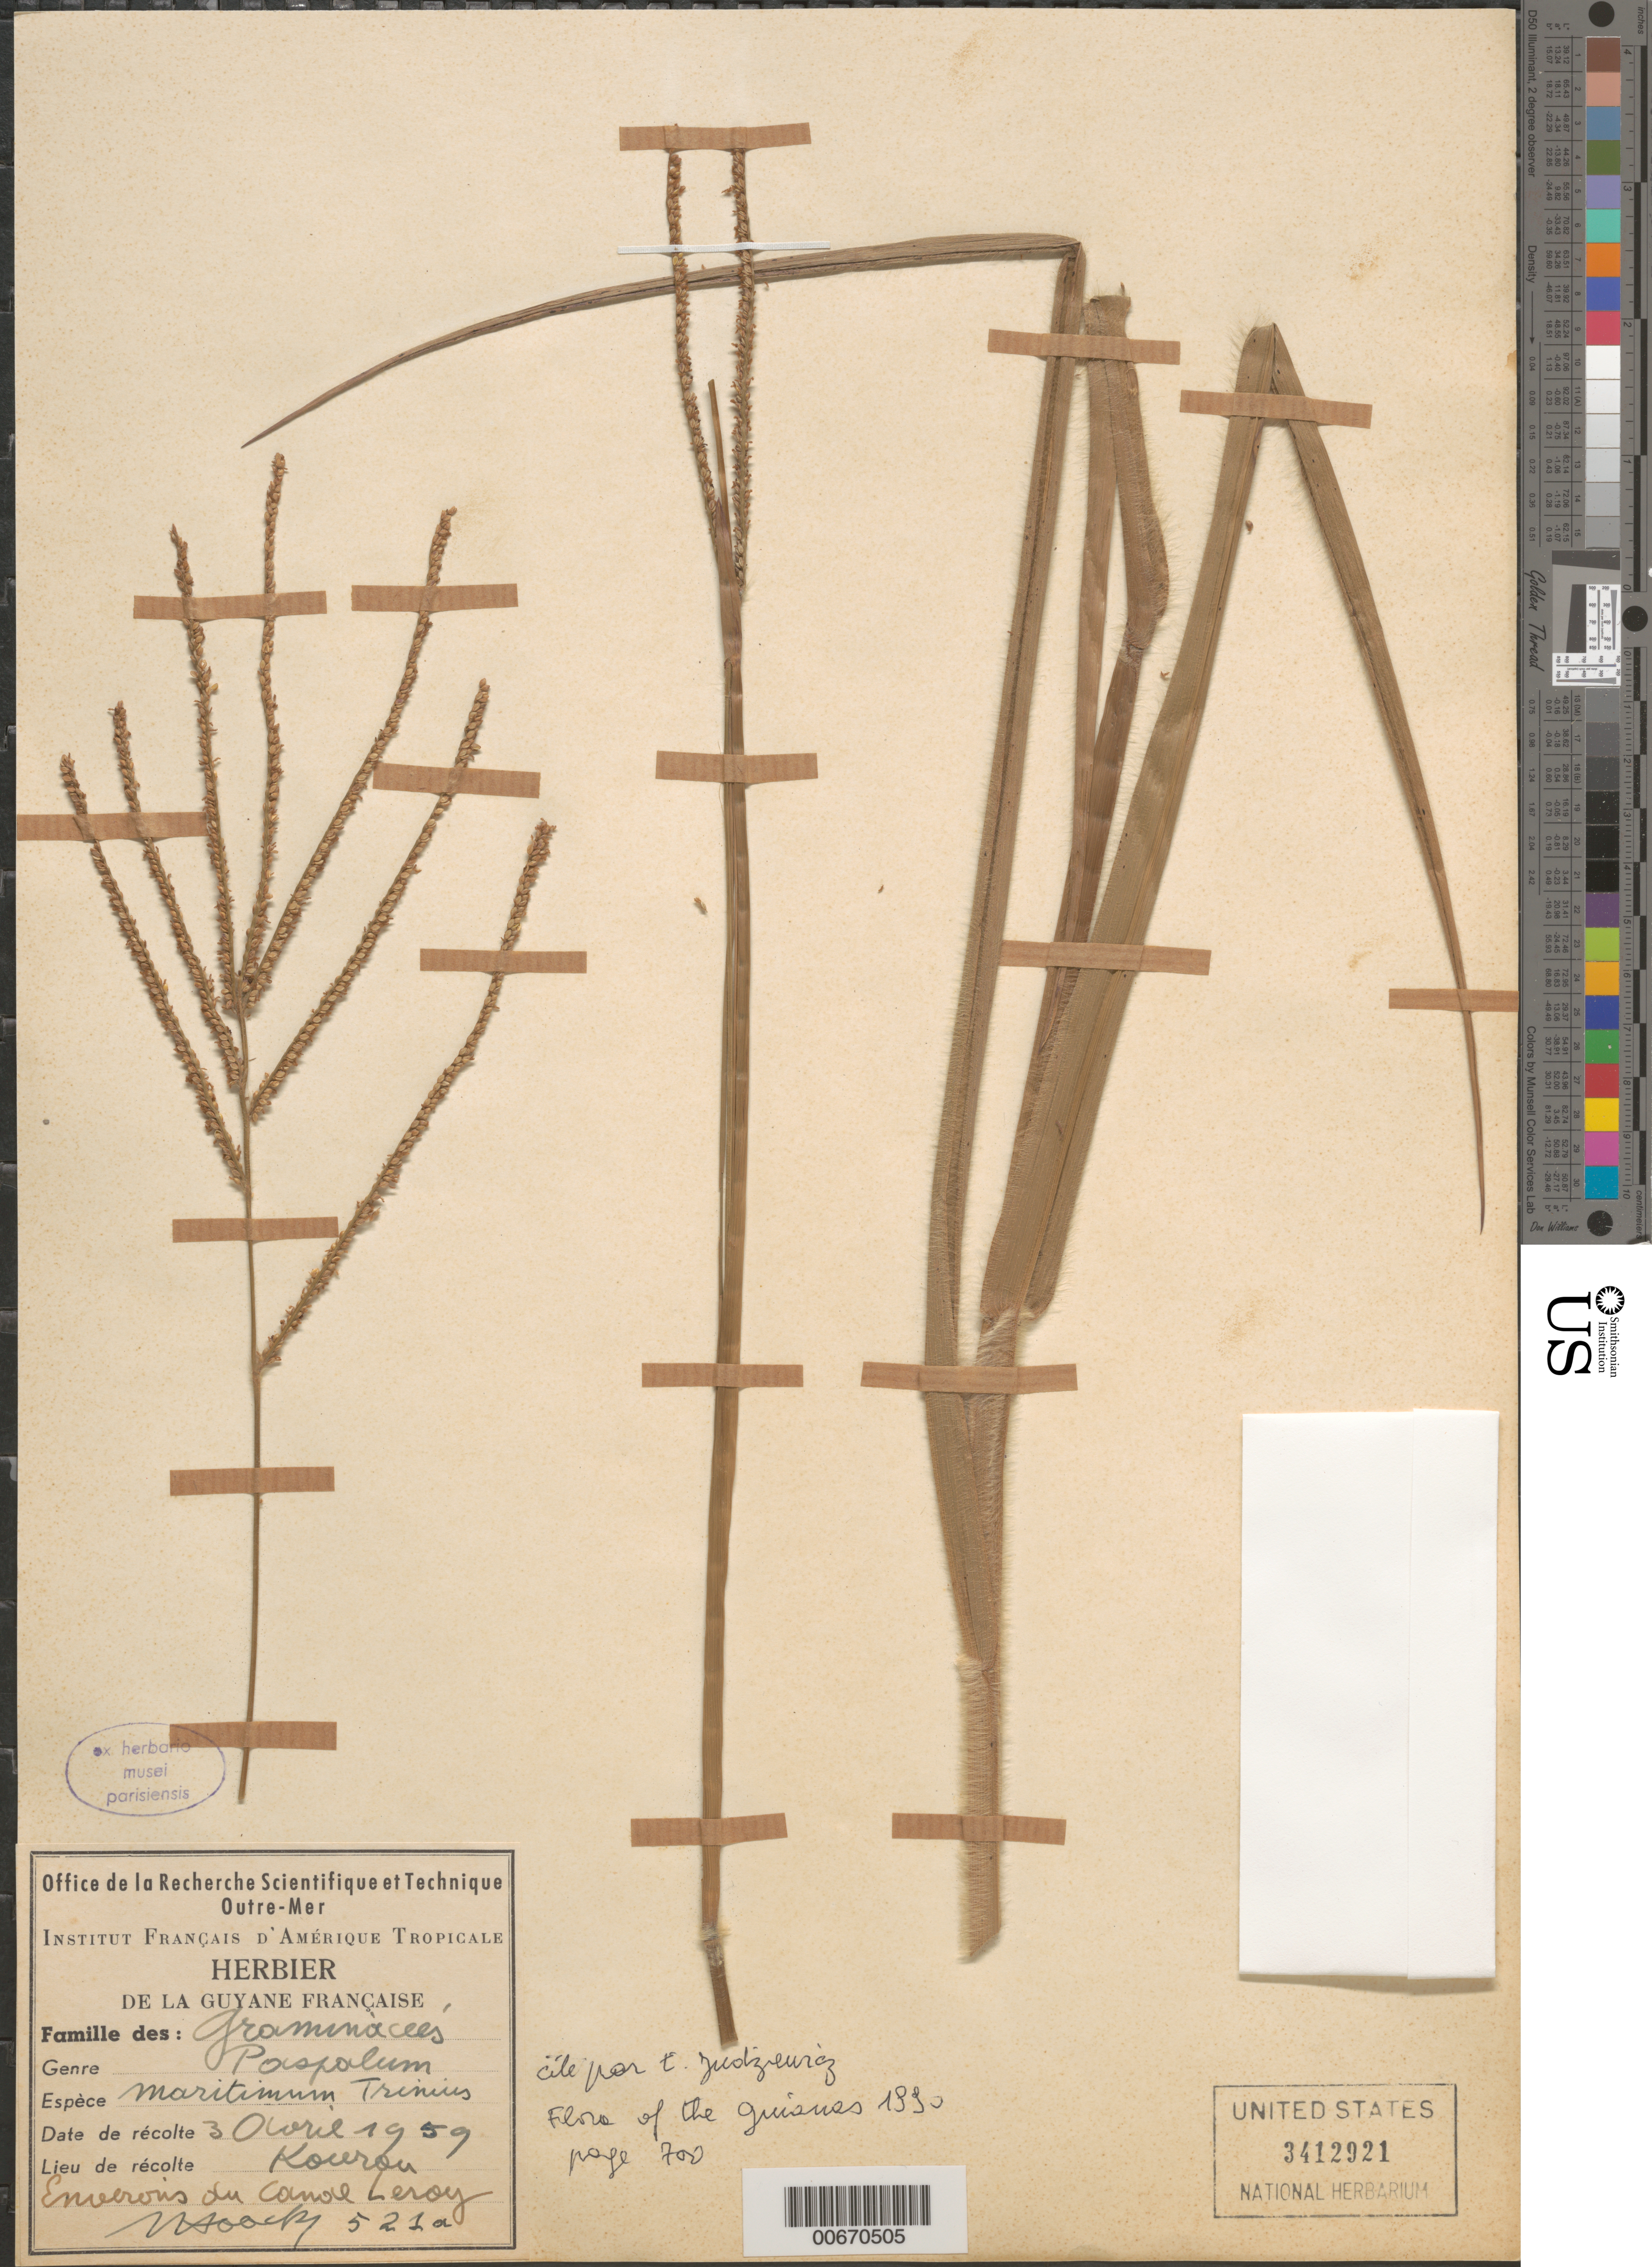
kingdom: Plantae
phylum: Tracheophyta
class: Liliopsida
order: Poales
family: Poaceae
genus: Paspalum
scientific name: Paspalum maritimum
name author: Trin.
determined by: Judziewicz, E. J.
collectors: J. Hoock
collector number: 521 a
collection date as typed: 3-Apr-59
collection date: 1959-04-03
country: French Guiana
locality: Kourou, environs du Canal Leroy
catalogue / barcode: US 3412921